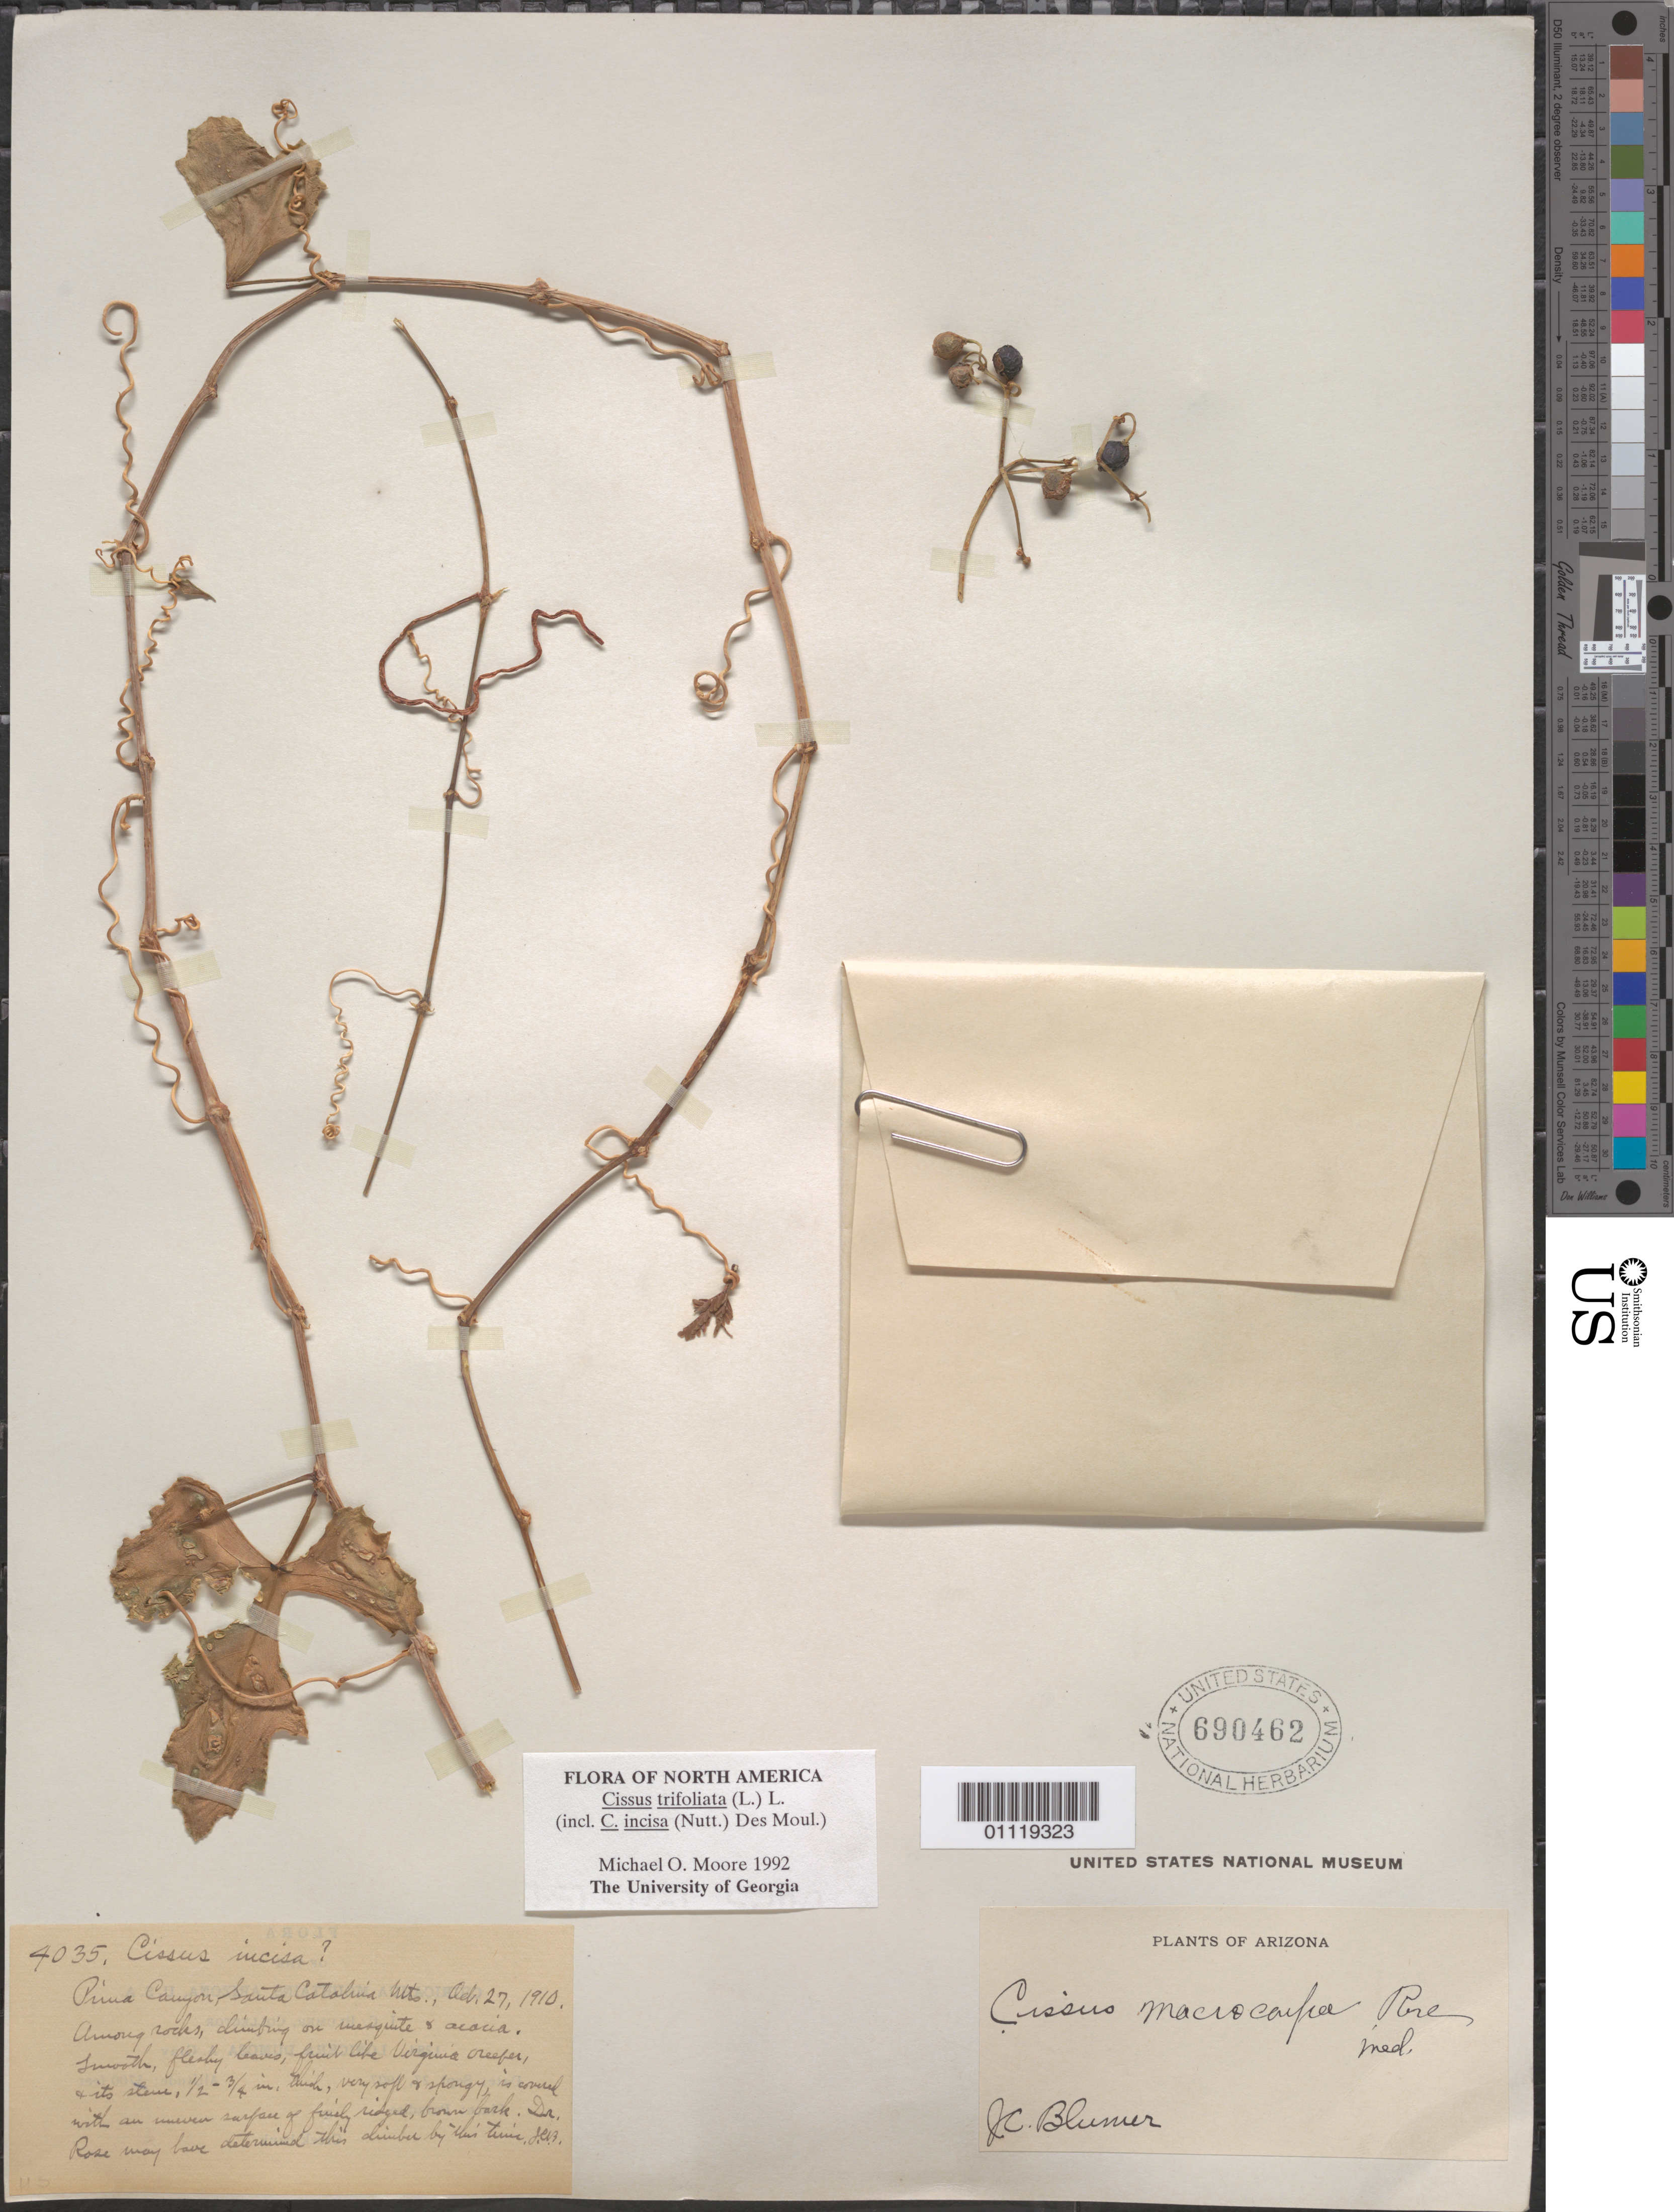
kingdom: Plantae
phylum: Tracheophyta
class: Magnoliopsida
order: Vitales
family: Vitaceae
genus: Cissus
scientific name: Cissus trifoliata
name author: (L.) L.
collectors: J. C. Blumer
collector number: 4035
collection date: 1910-10-27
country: United States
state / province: Arizona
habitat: Among rocks, climber.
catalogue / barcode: US 690462